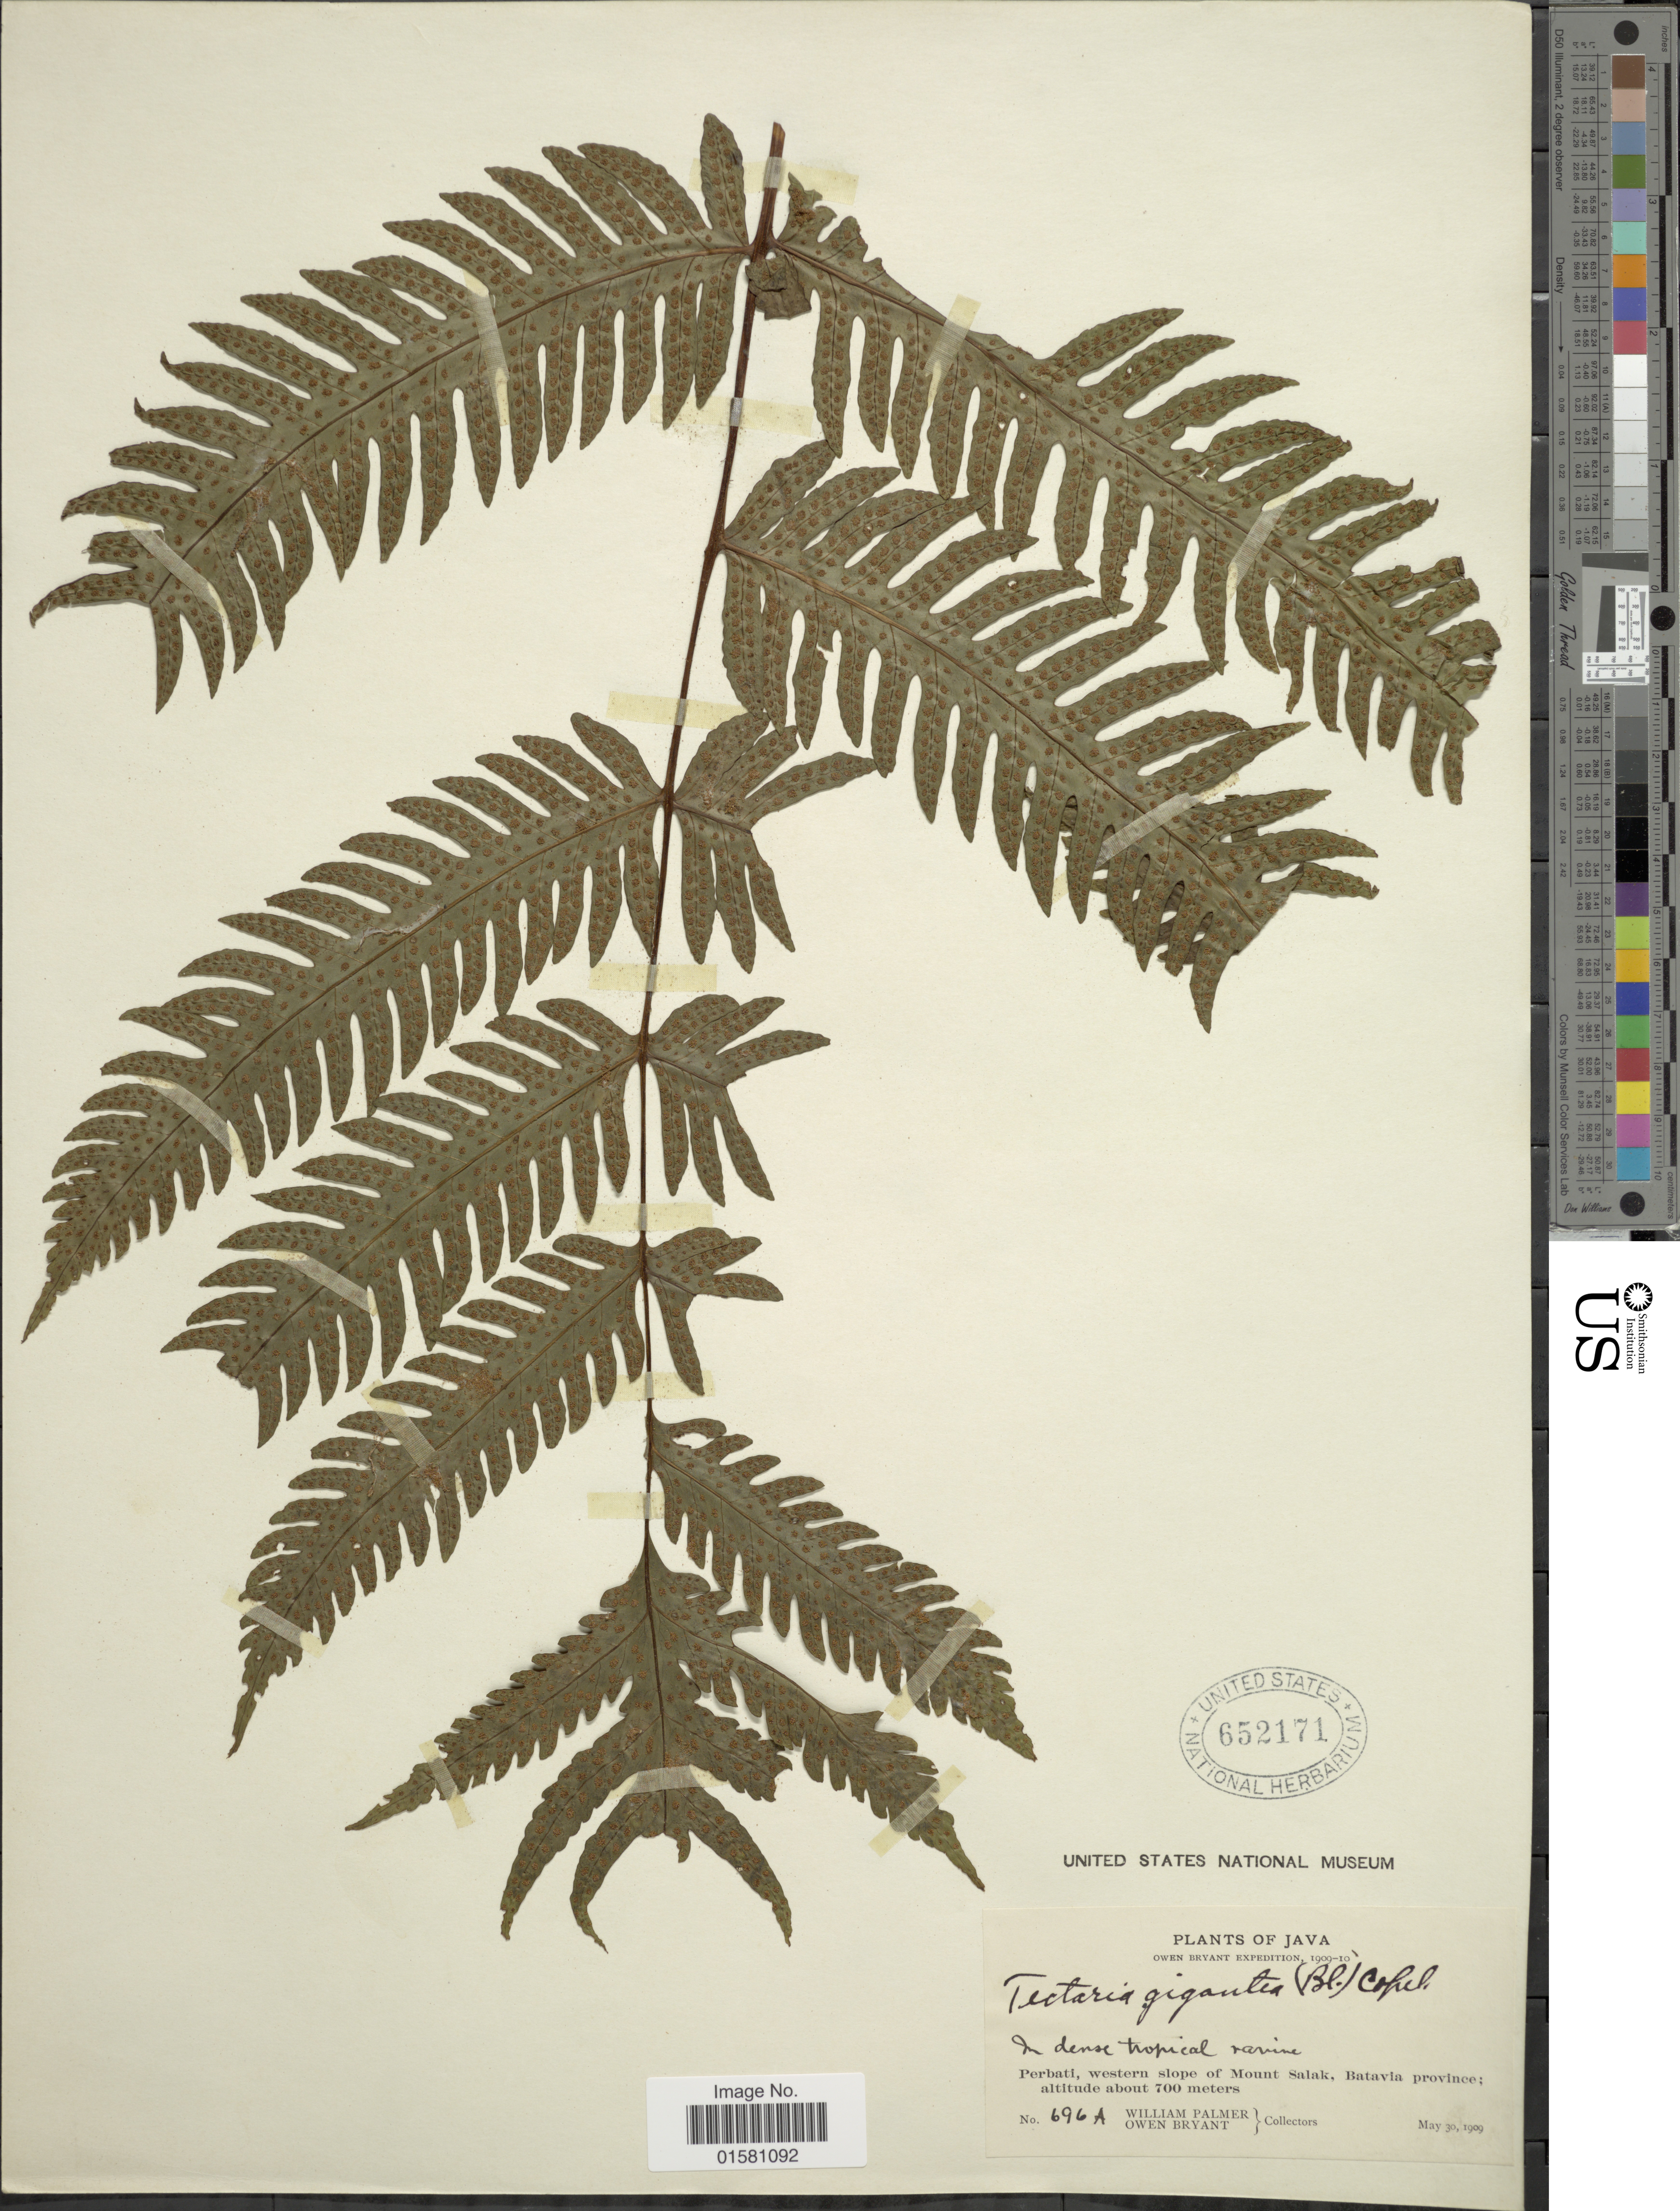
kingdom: Plantae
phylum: Tracheophyta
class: Polypodiopsida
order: Polypodiales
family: Tectariaceae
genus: Tectaria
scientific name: Tectaria gigantea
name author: (Bedd.) Copel.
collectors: W. Palmer & O. Bryant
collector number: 696A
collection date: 1909-05-30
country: Indonesia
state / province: Java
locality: Perbati, western slope of Mount Salak, Batavia province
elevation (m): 700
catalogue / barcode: US 652171